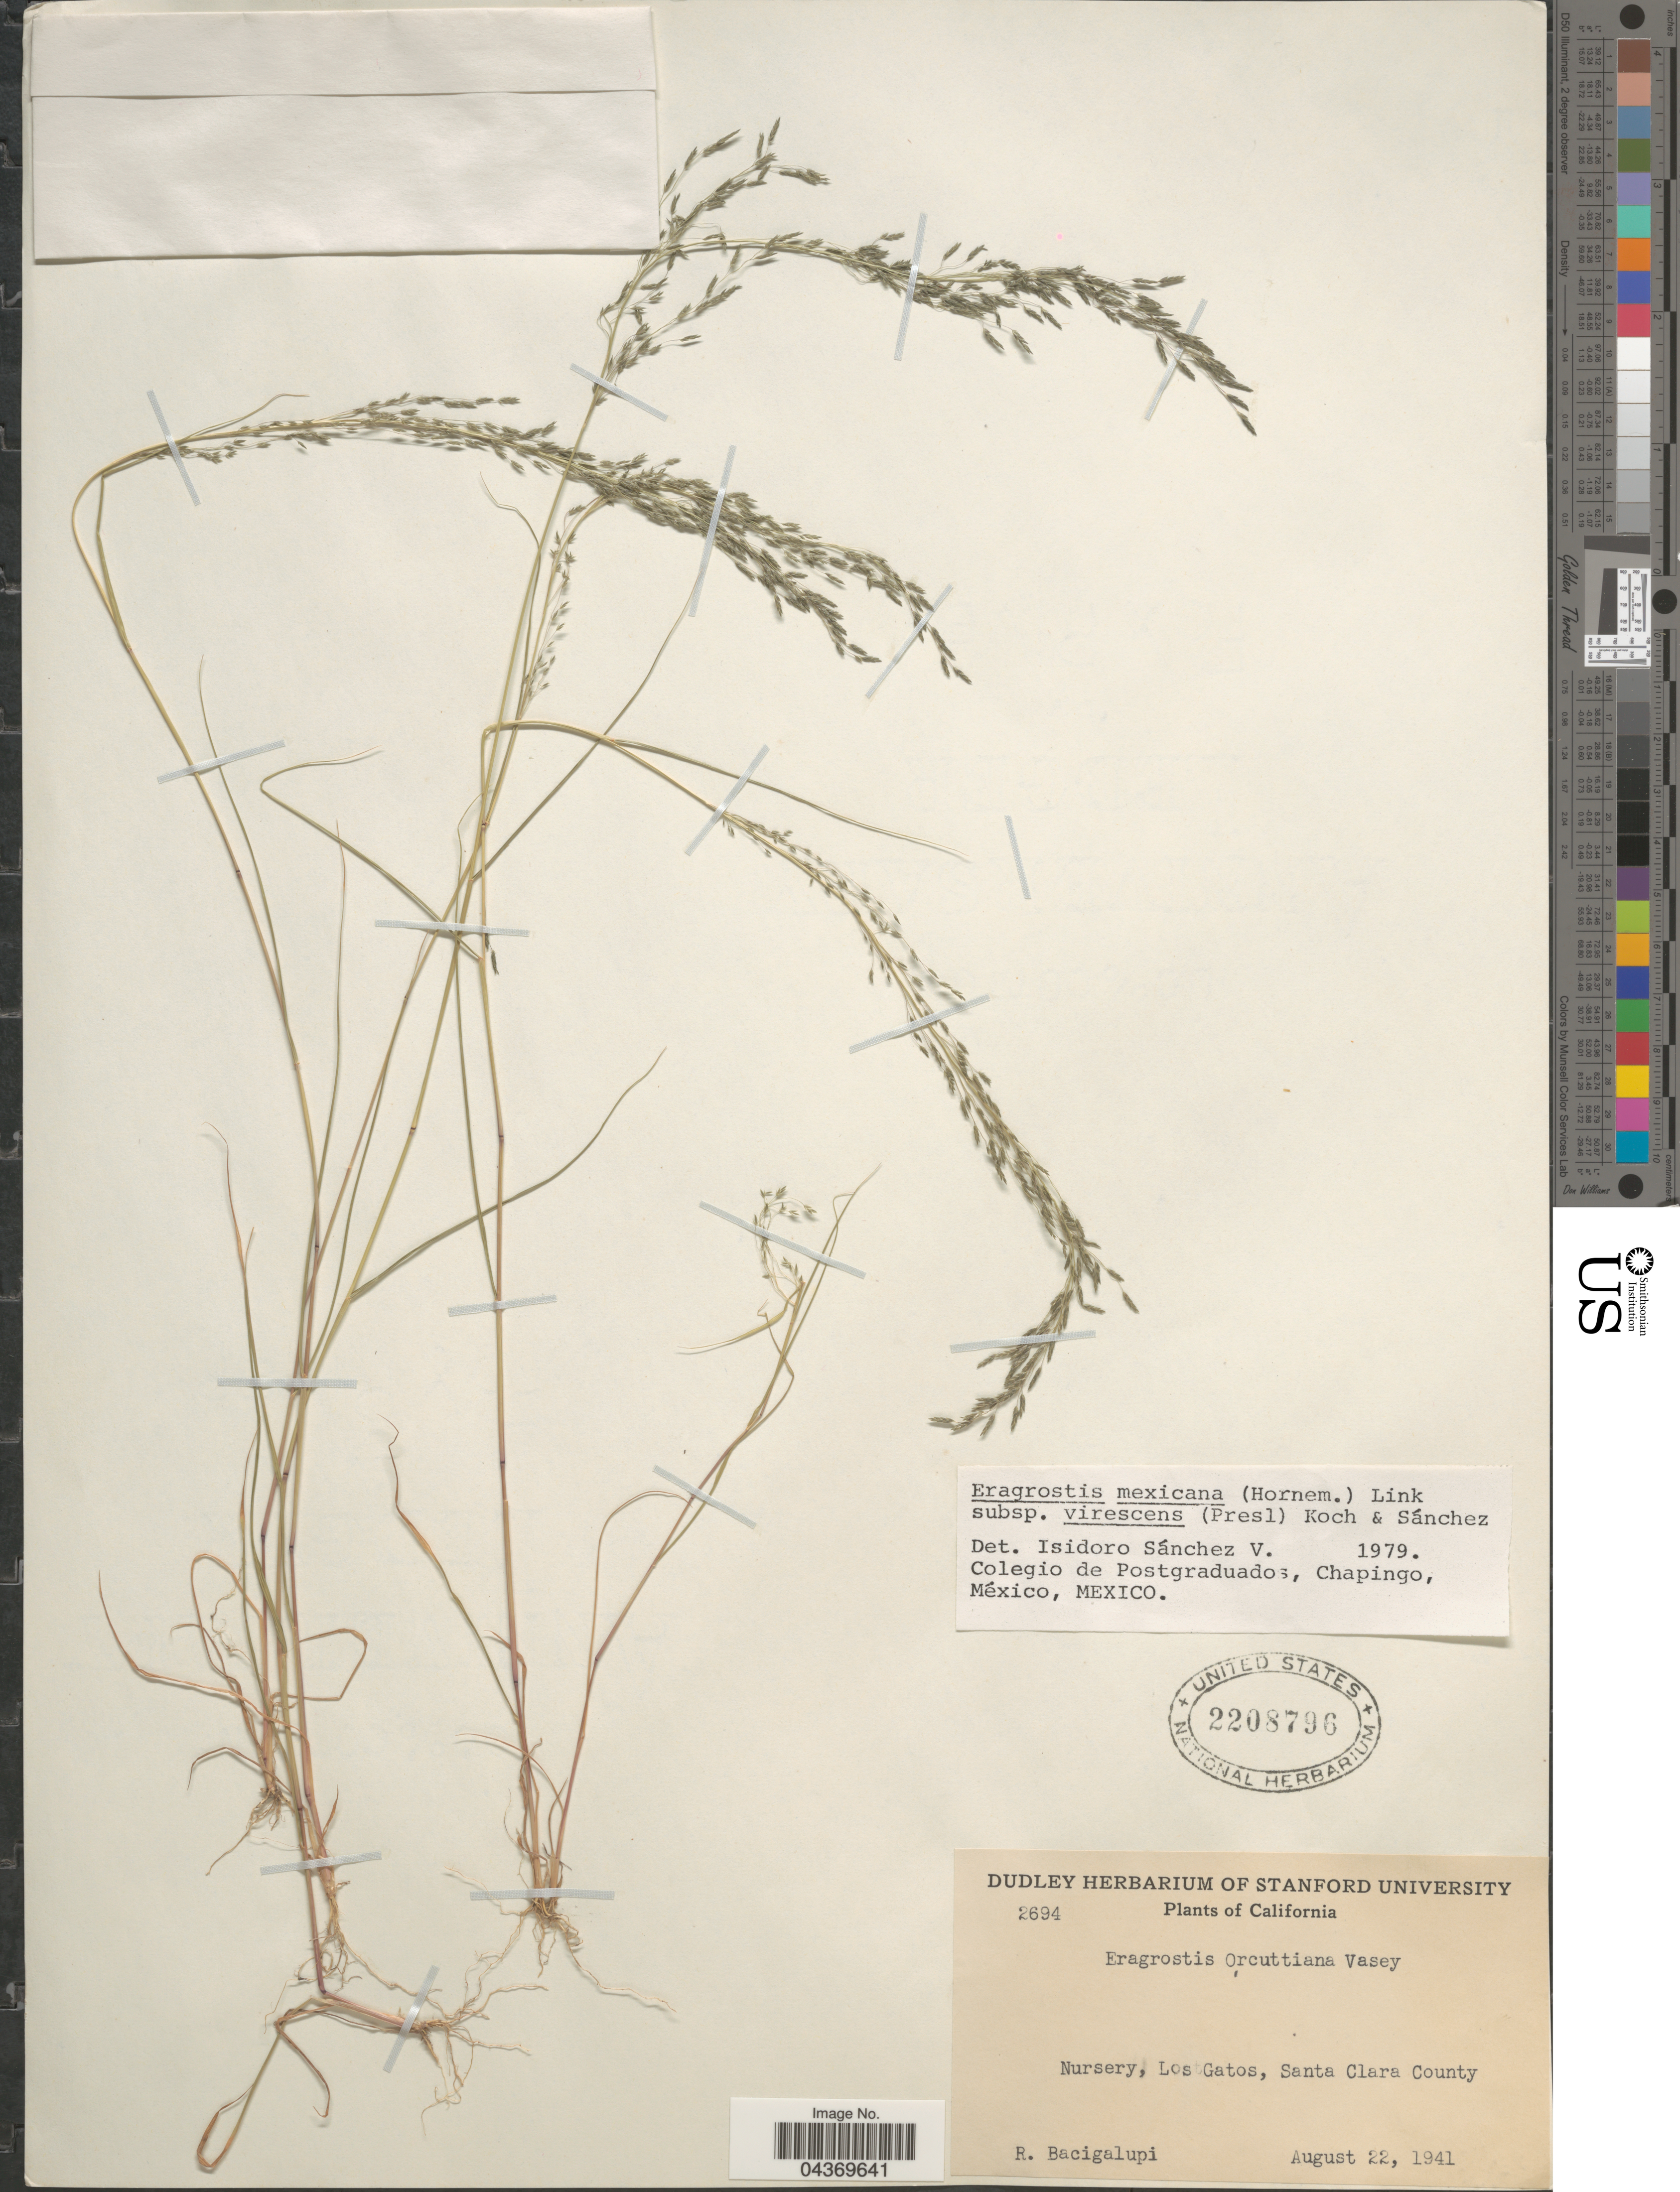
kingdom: Plantae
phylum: Tracheophyta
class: Liliopsida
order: Poales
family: Poaceae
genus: Eragrostis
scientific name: Eragrostis mexicana subsp. virescens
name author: (J. Presl) S.D. Koch & Sánchez Vega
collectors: R. Bacigalupi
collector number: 2694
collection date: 1941-08-22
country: United States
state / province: California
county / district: Santa Clara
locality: Nursery, Los Gatos, Santa Clara County.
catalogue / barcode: US 2208796